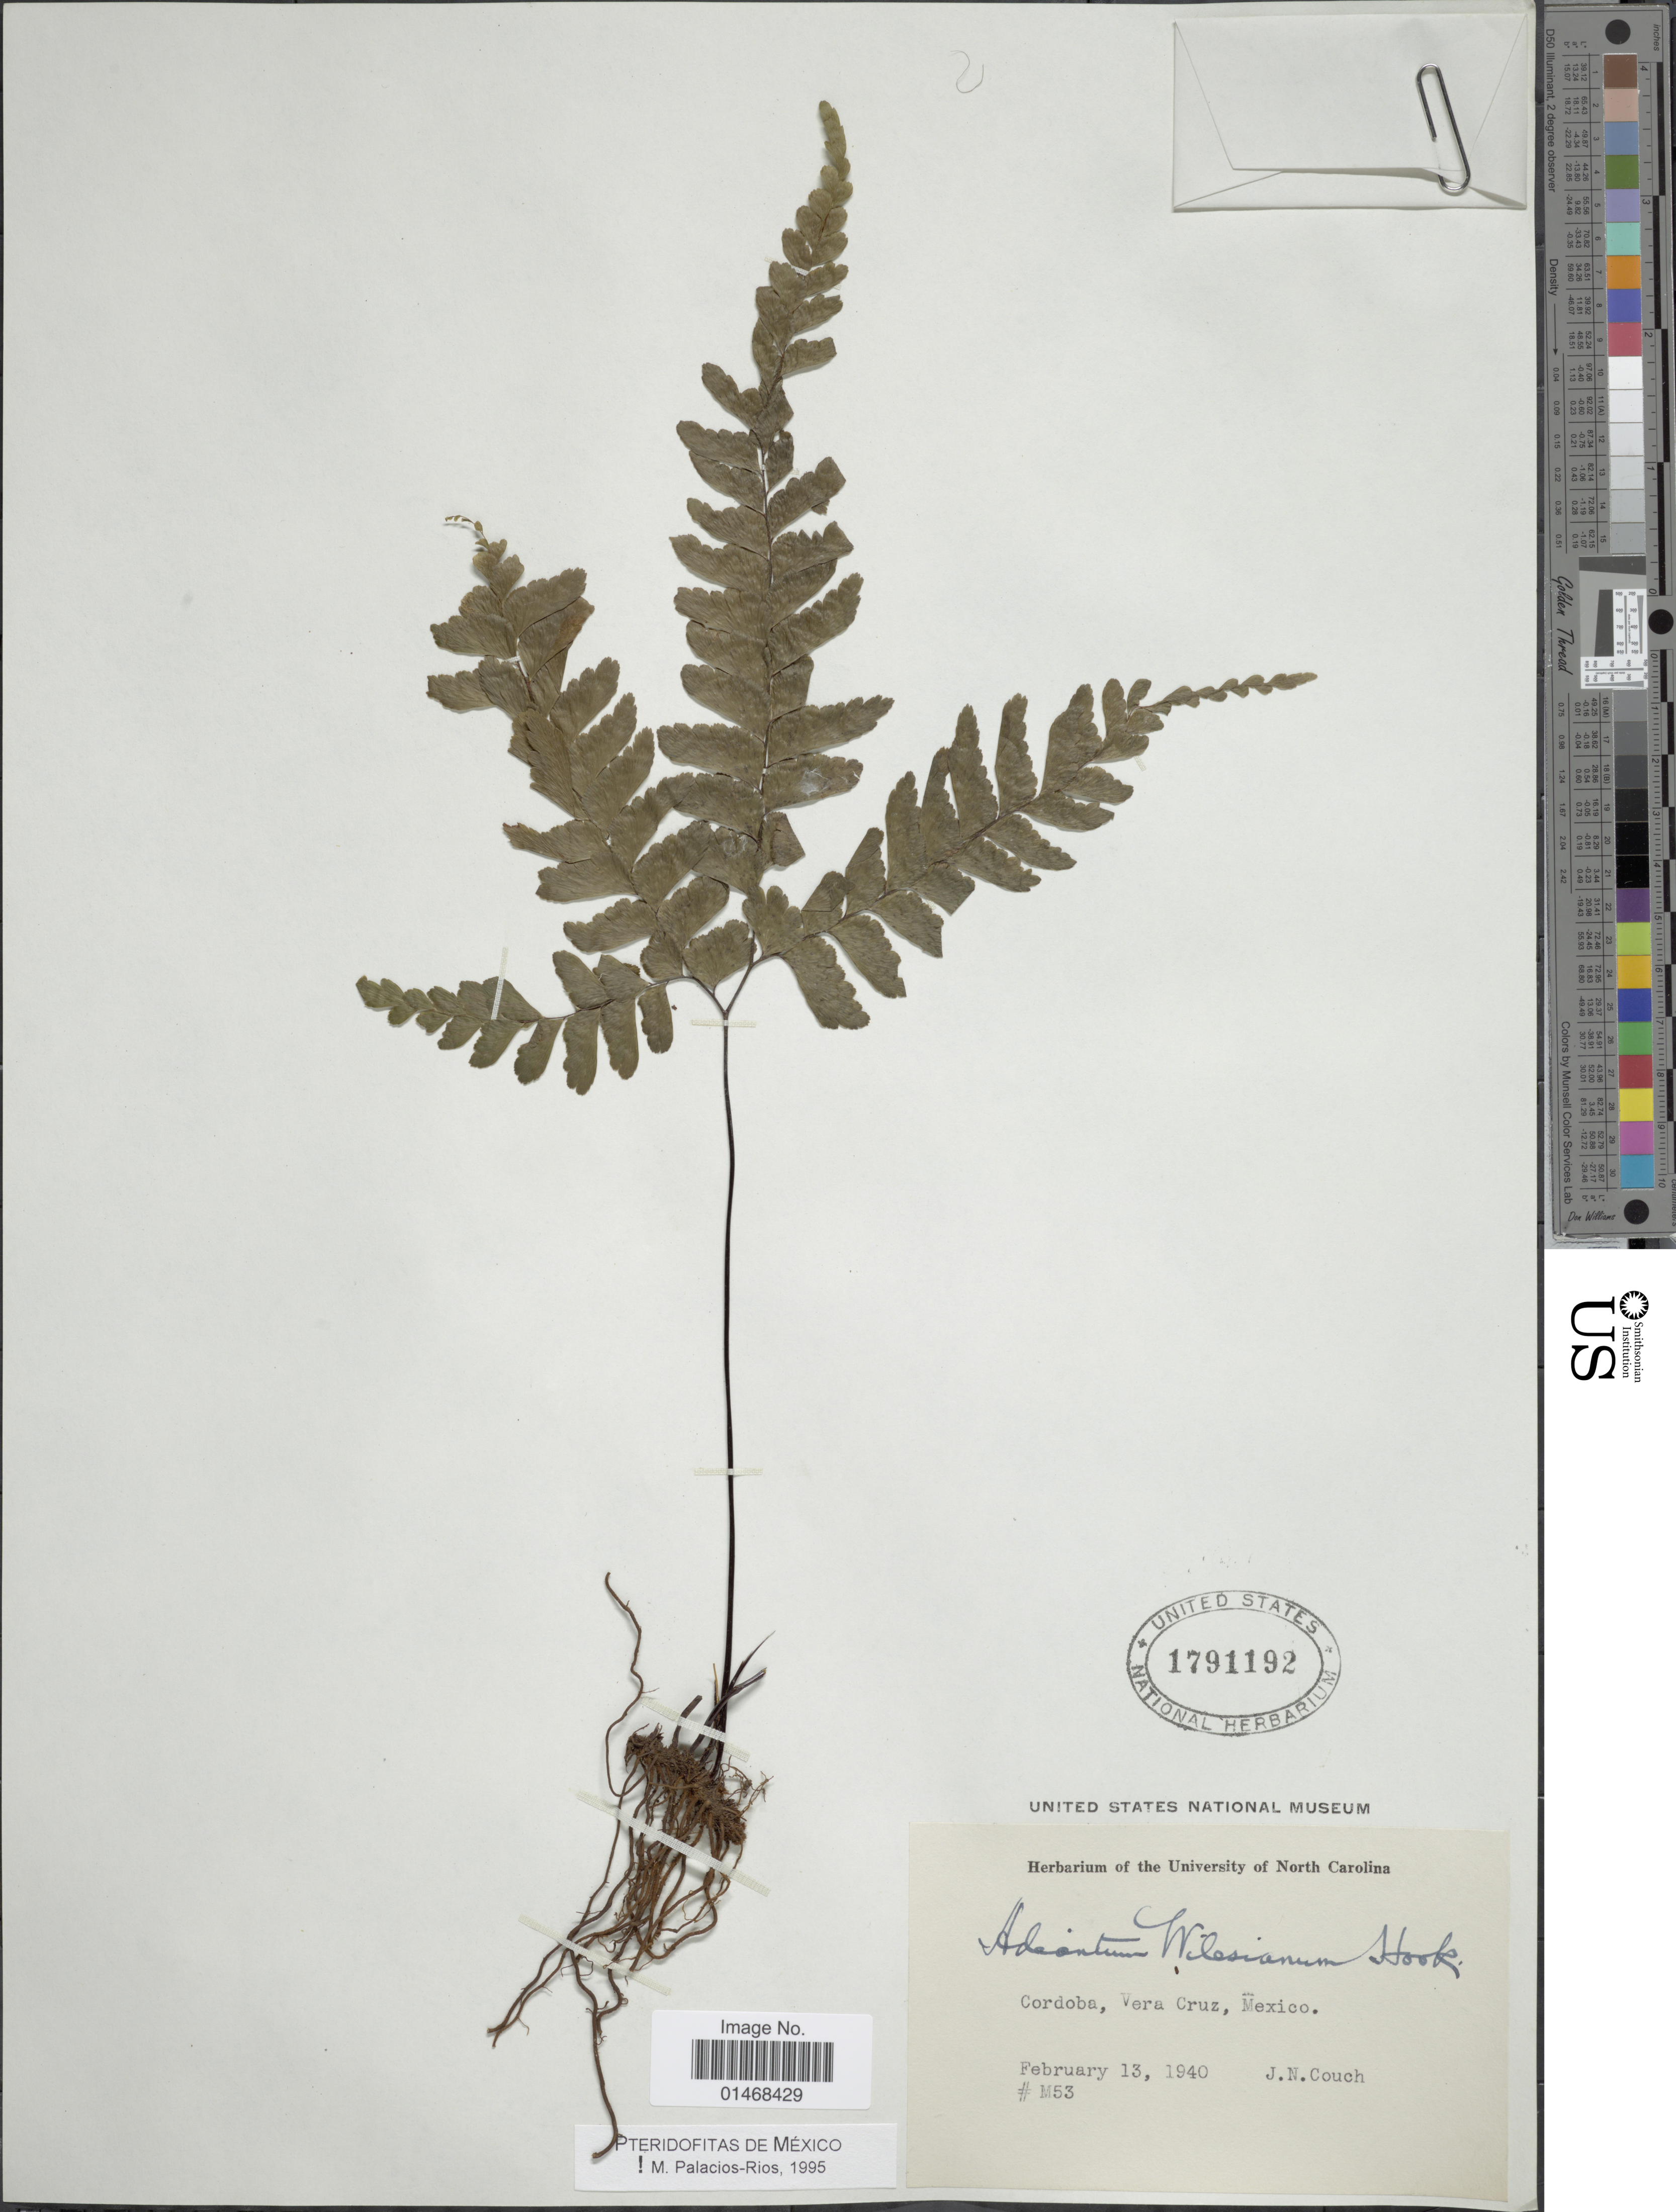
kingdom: Plantae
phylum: Tracheophyta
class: Polypodiopsida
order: Polypodiales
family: Pteridaceae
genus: Adiantum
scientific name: Adiantum wilesianum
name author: Hook.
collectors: J. N. Couch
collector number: M53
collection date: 1940-02-13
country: Mexico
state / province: Veracruz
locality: Cordoba, Vera Cruz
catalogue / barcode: US 1791192